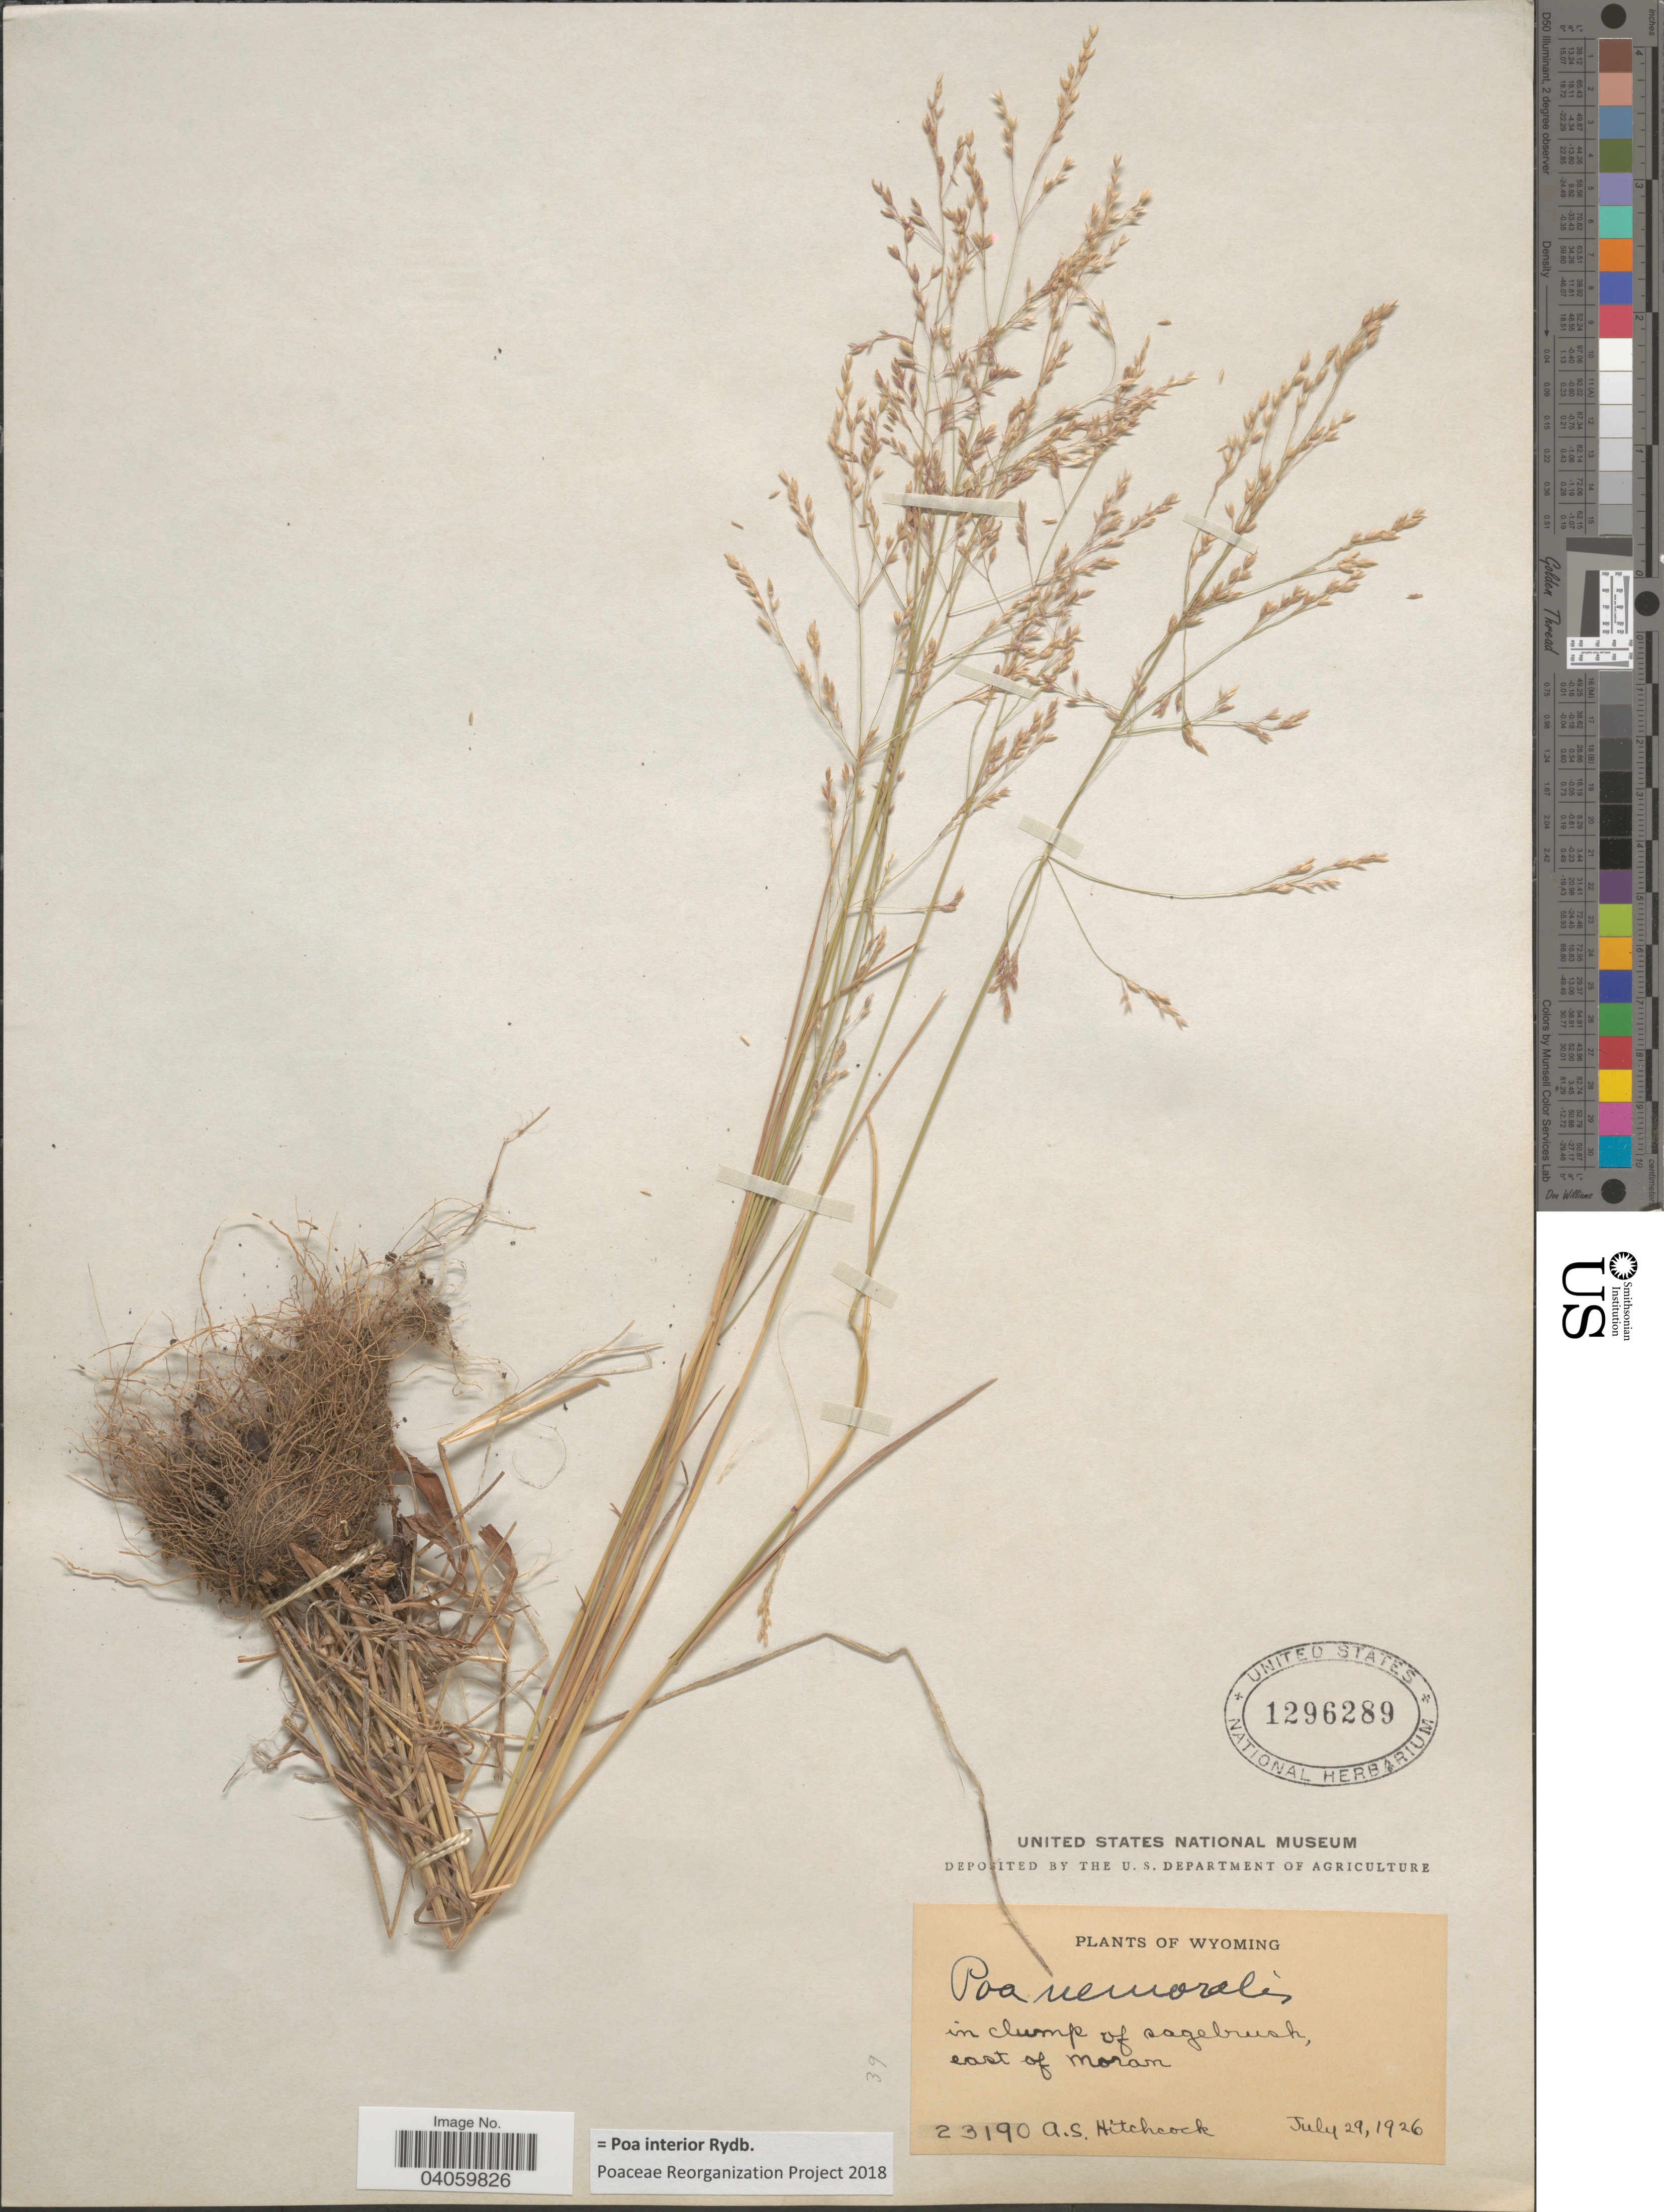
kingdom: Plantae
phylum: Tracheophyta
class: Liliopsida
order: Poales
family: Poaceae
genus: Poa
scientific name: Poa interior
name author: Rydb.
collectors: A. S. Hitchcock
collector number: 23190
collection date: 1926-07-29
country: United States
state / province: Wyoming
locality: In clump of sagebrush, east of Moran.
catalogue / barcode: US 1296289